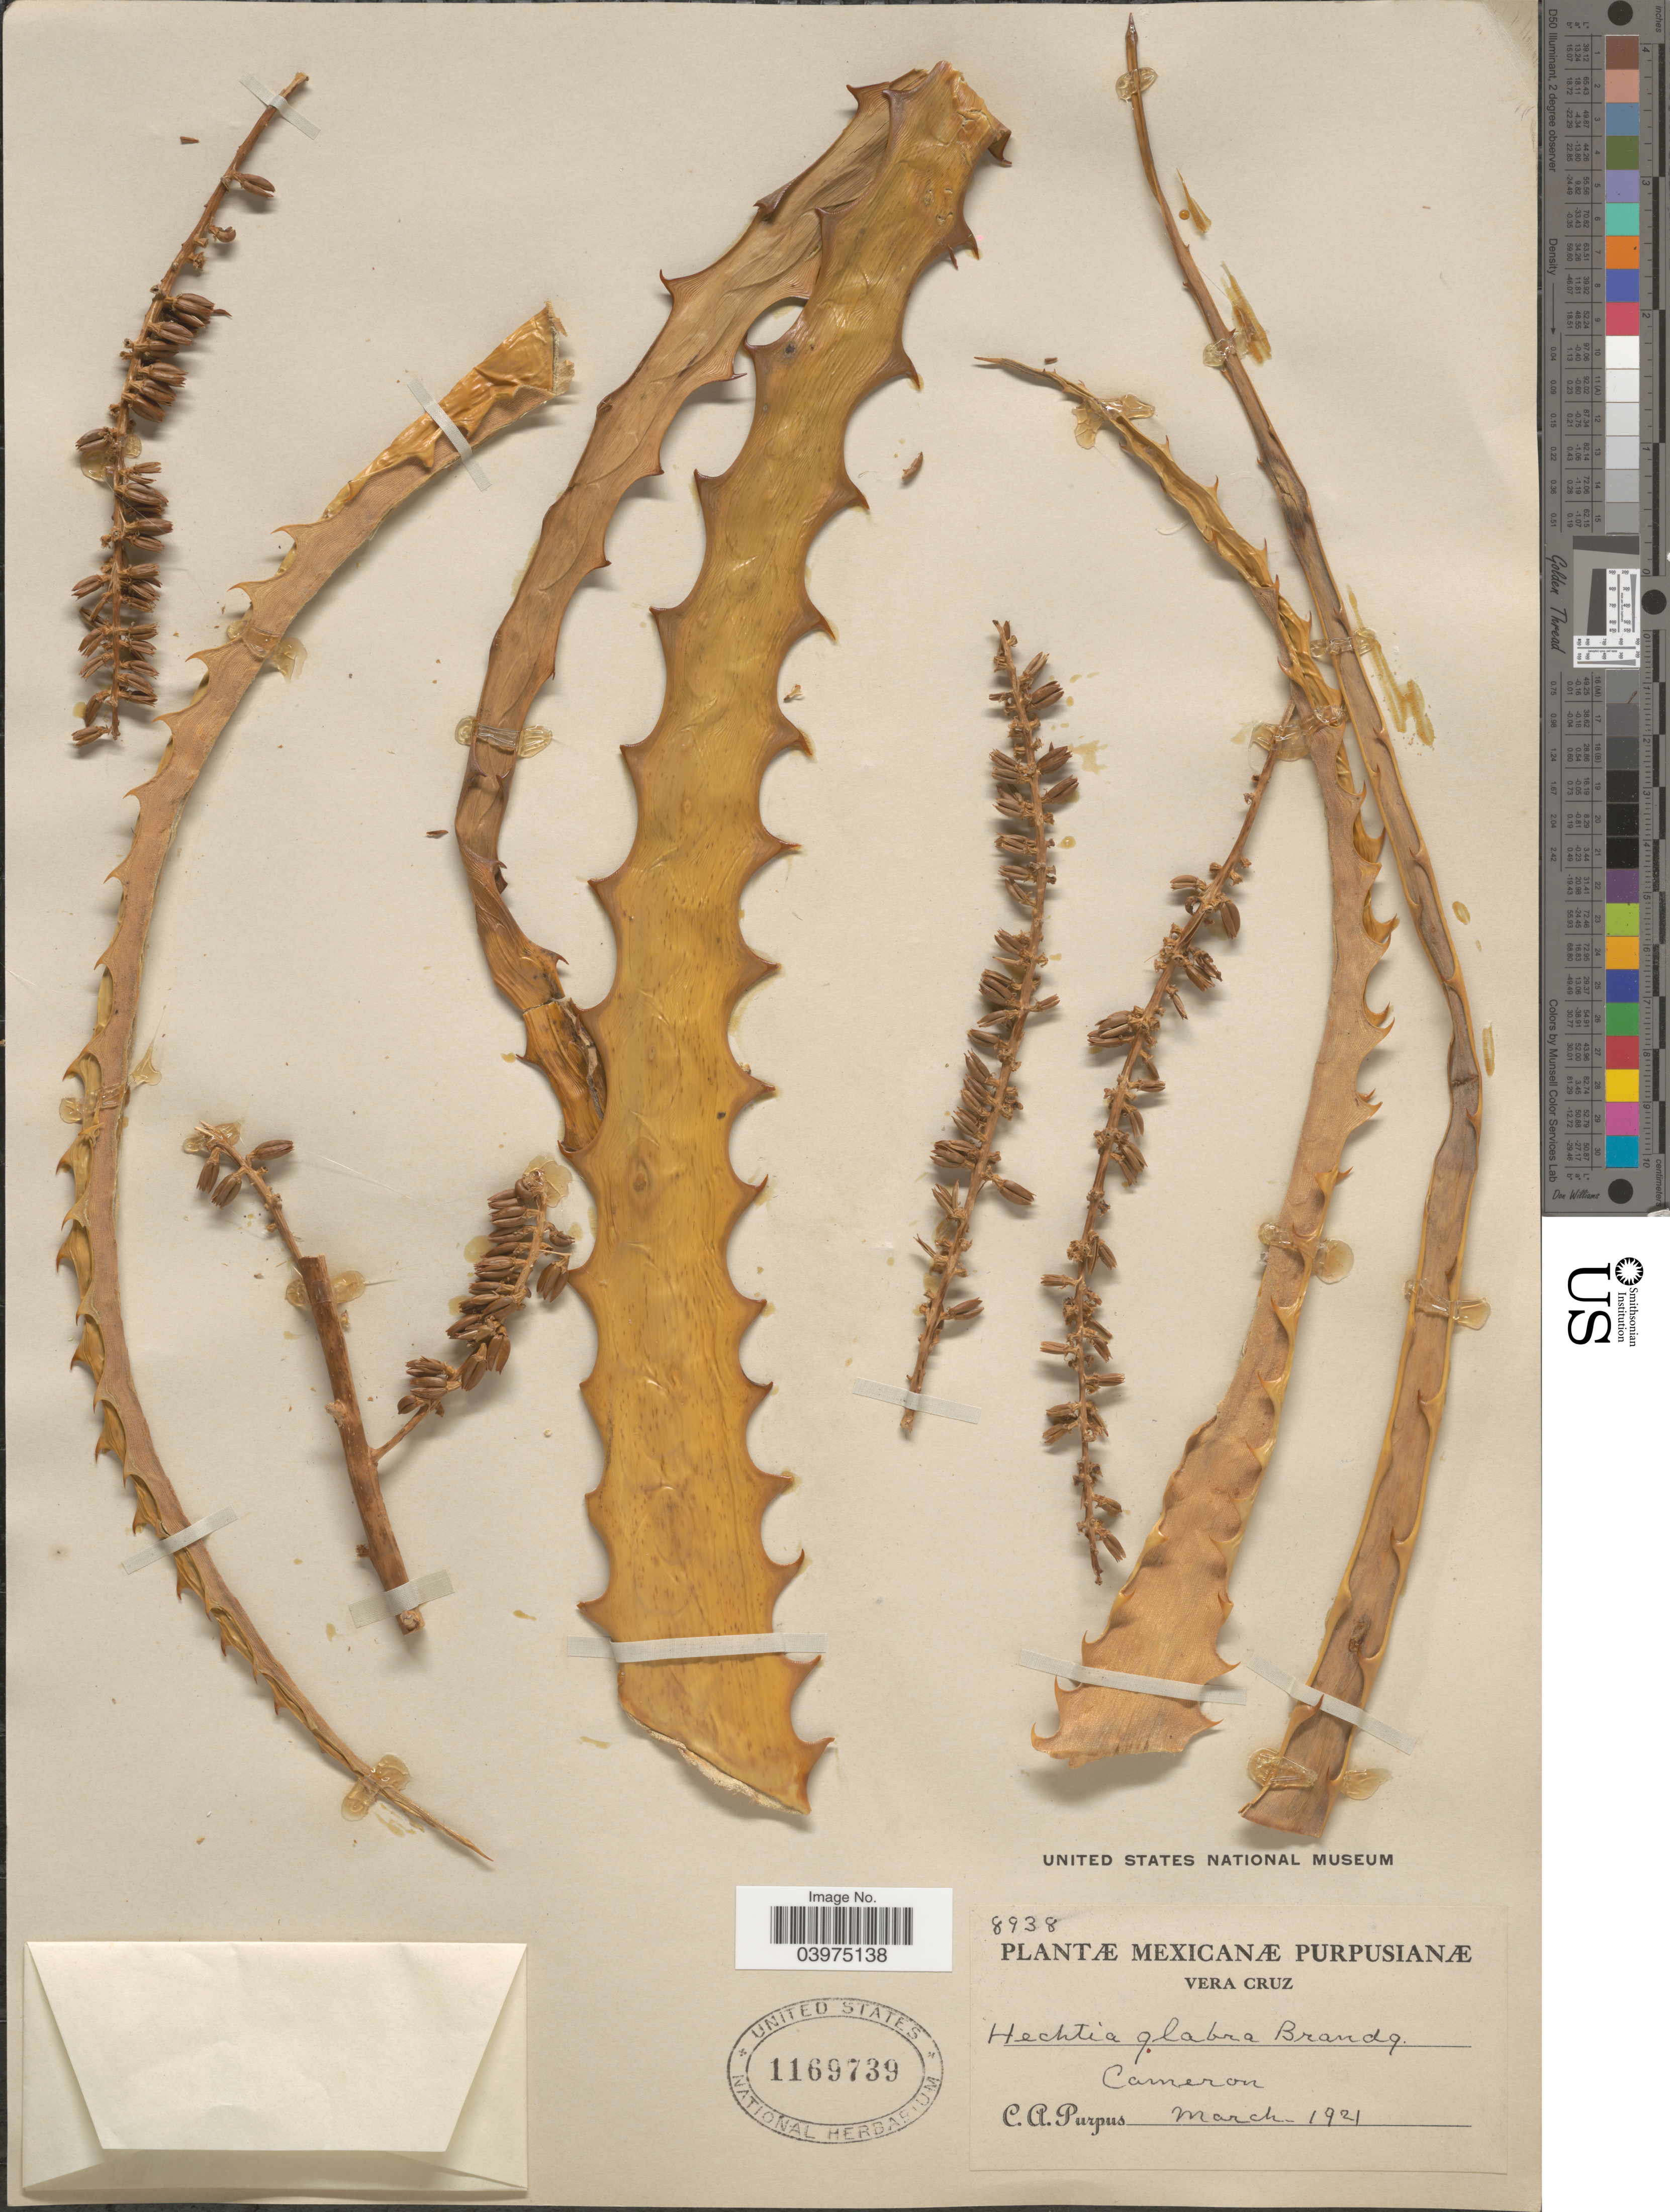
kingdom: Plantae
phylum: Tracheophyta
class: Liliopsida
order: Poales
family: Bromeliaceae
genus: Hechtia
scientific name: Hechtia glabra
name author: Brandegee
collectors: C. A. Purpus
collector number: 8938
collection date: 1921-03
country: Mexico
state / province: Veracruz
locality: Vera Cruz. Cameron.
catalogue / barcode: US 1169739